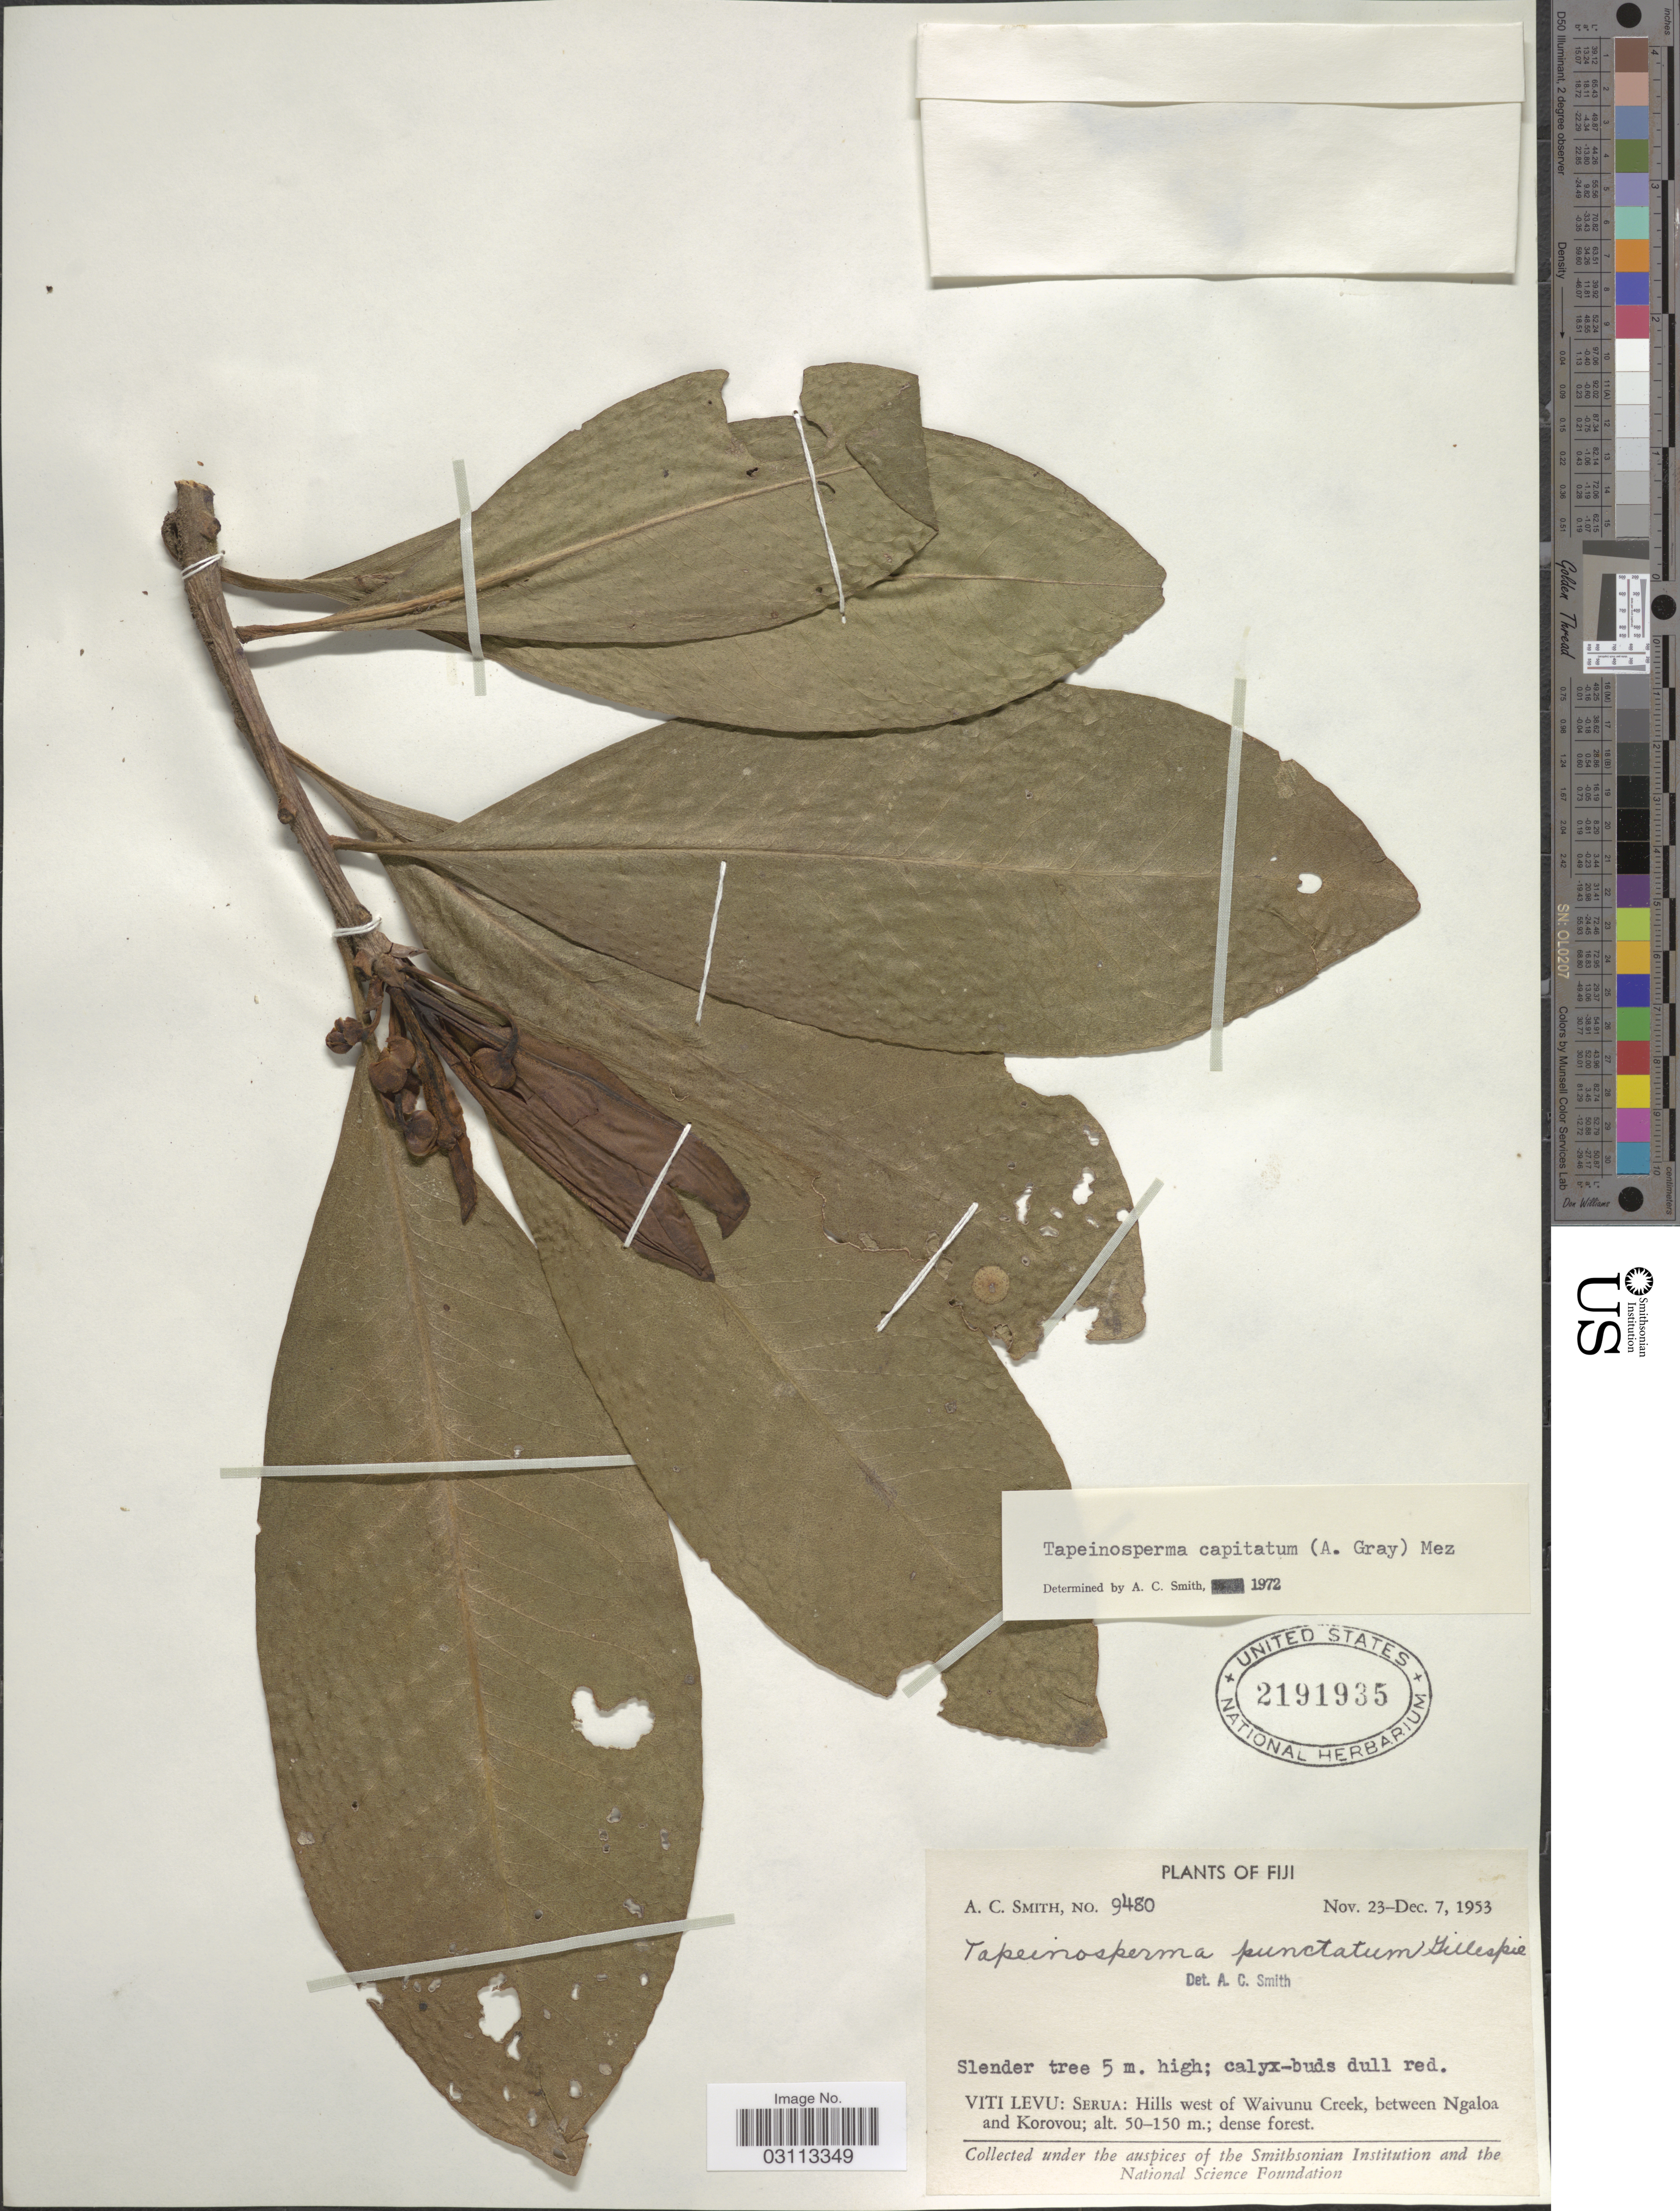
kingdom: Plantae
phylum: Tracheophyta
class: Magnoliopsida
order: Ericales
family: Primulaceae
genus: Tapeinosperma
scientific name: Tapeinosperma capitatum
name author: (A. Gray) Mez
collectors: A. C. Smith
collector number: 9480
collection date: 1953-11-23/1953-12-07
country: Fiji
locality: Viti Levu: Serua: Hills west of Waivunu Creek, between Ngaloa and Korovou.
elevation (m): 50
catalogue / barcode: US 2191935